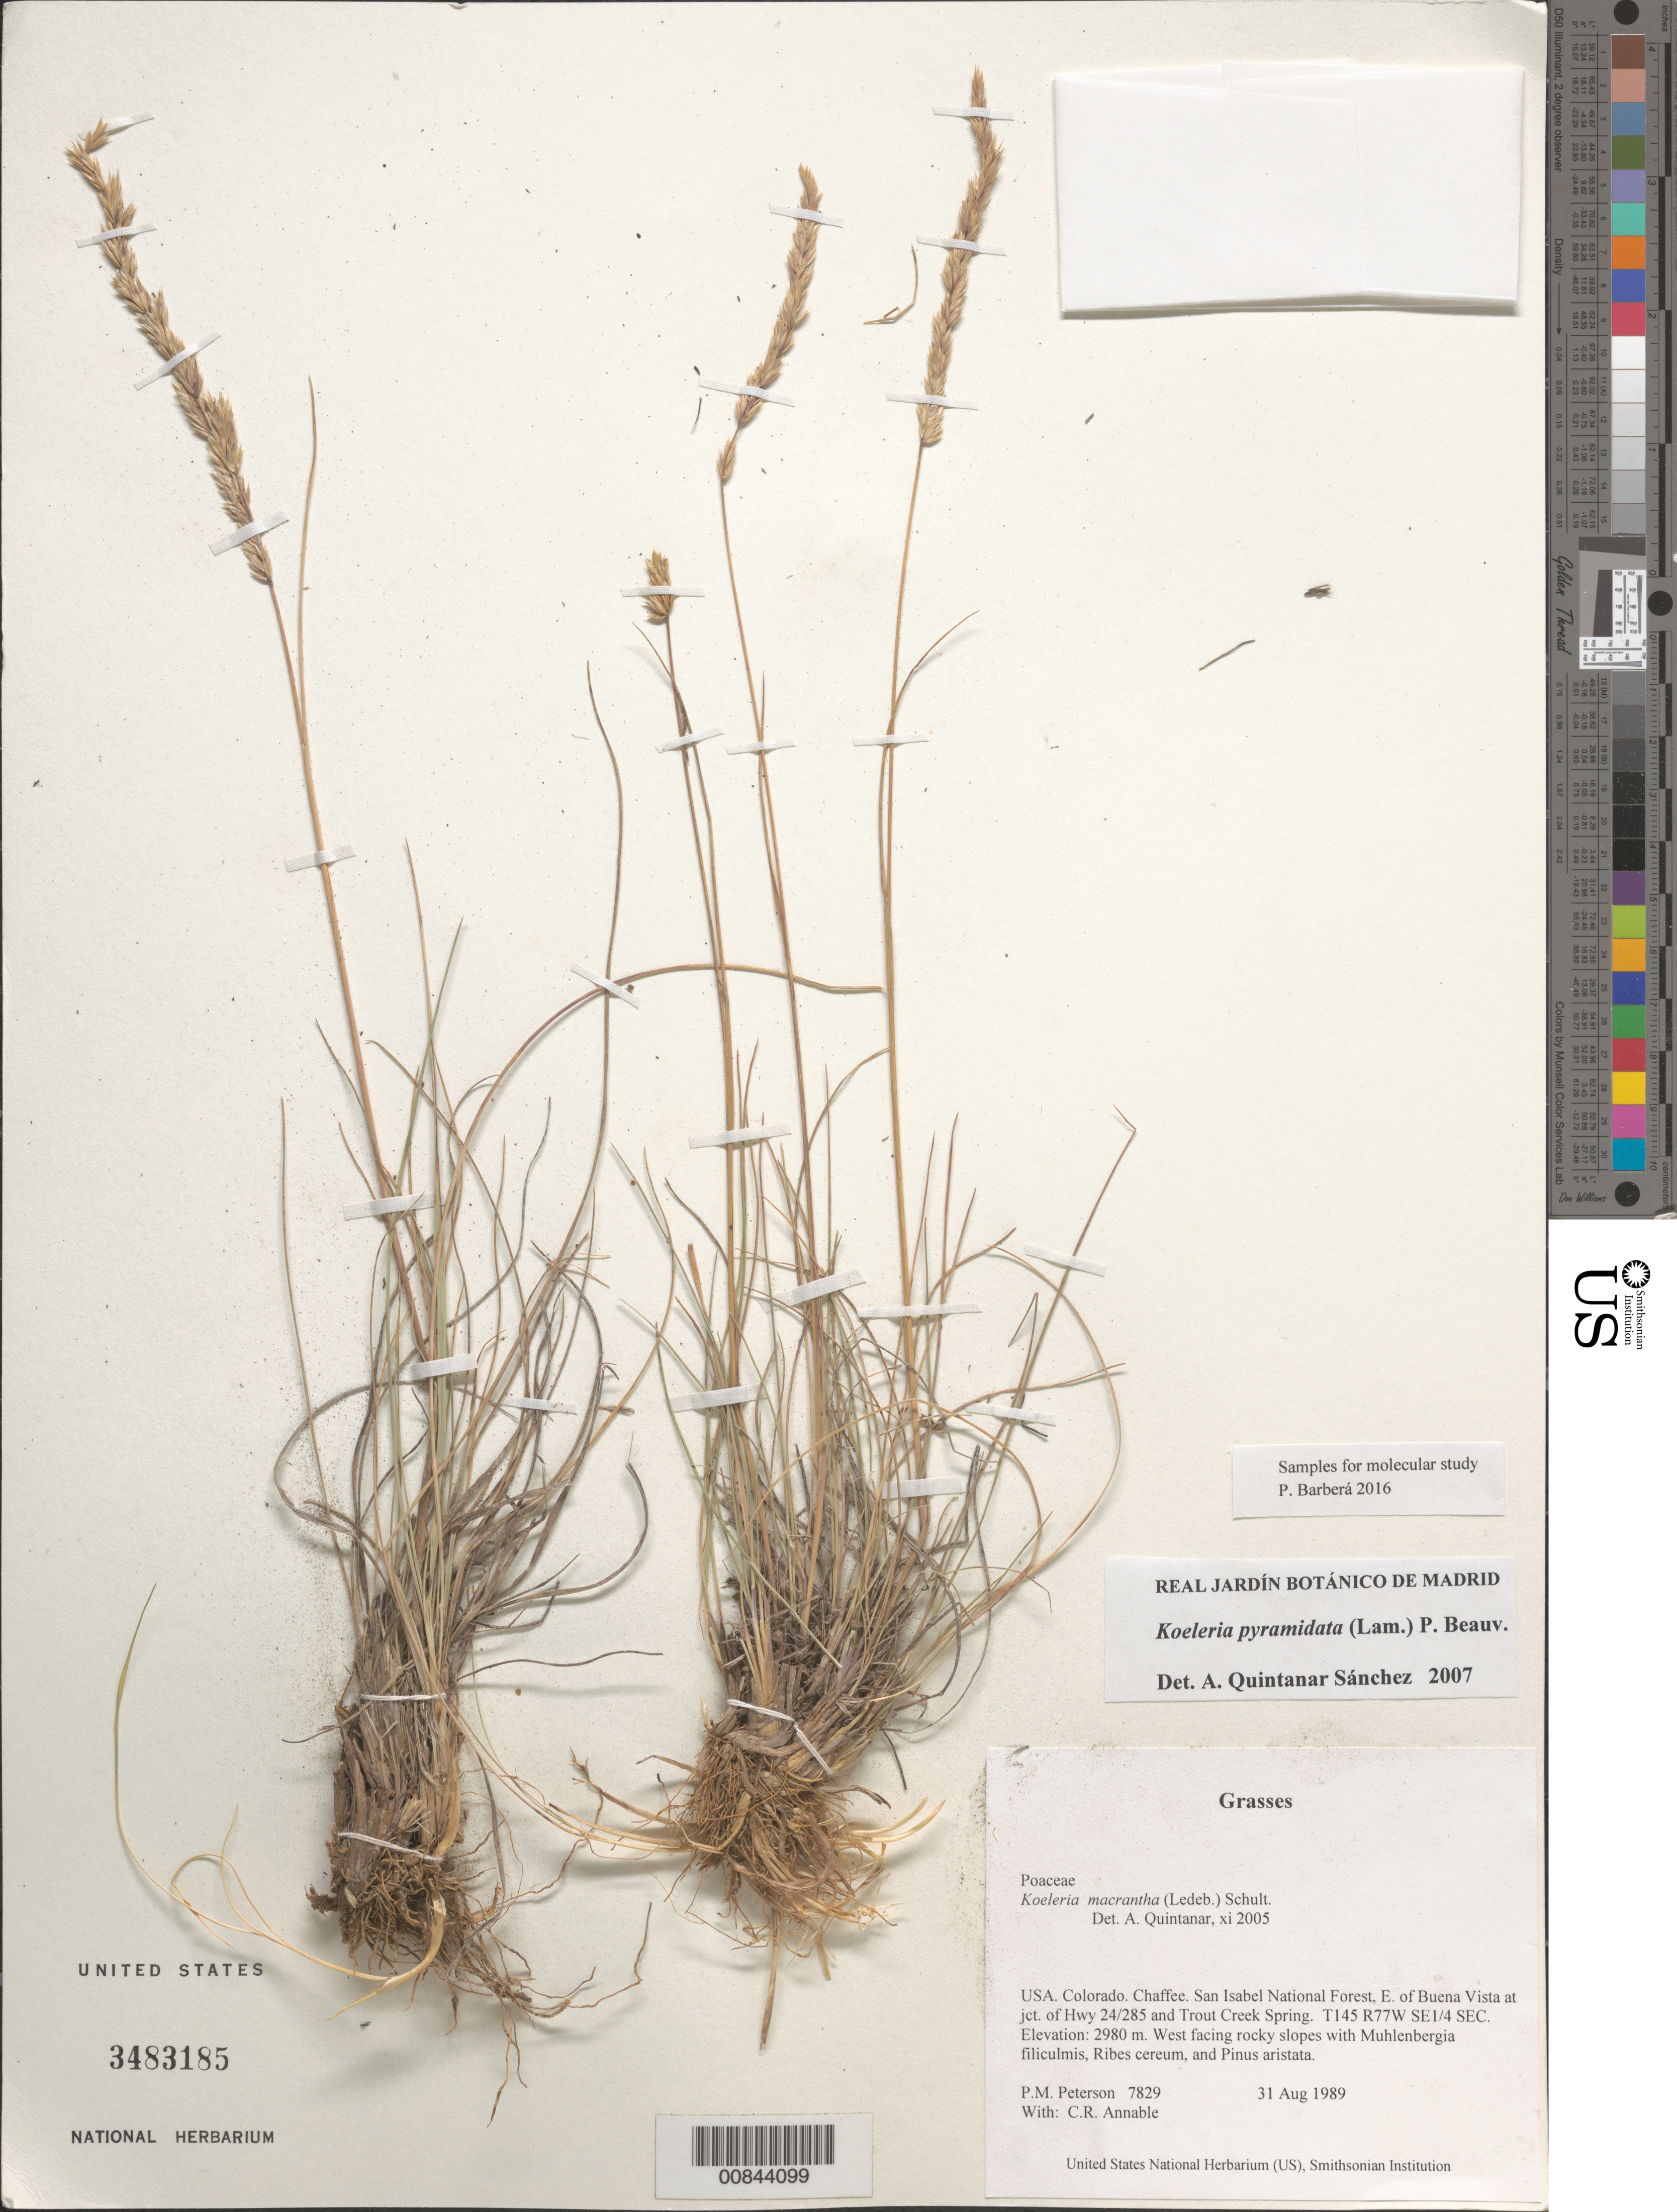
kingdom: Plantae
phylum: Tracheophyta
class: Liliopsida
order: Poales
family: Poaceae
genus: Koeleria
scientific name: Koeleria pyramidata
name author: (Lam.) P. Beauv.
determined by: Quintanar, A.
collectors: P. M. Peterson & C. R. Annable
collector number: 07829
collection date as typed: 31 Aug 1989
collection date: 1989-08-31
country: United States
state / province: Colorado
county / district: Chaffee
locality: San Isabel National Forest, E. of Buena Vista at jct. of Hwy 24/285 and Trout Creek Spring. T145 R77W SE1/4 SEC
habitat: West facing rocky slopes with Muhlenbergia filiculmis, Ribes cereum, and Pinus aristata.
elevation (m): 2980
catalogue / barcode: US 3483185